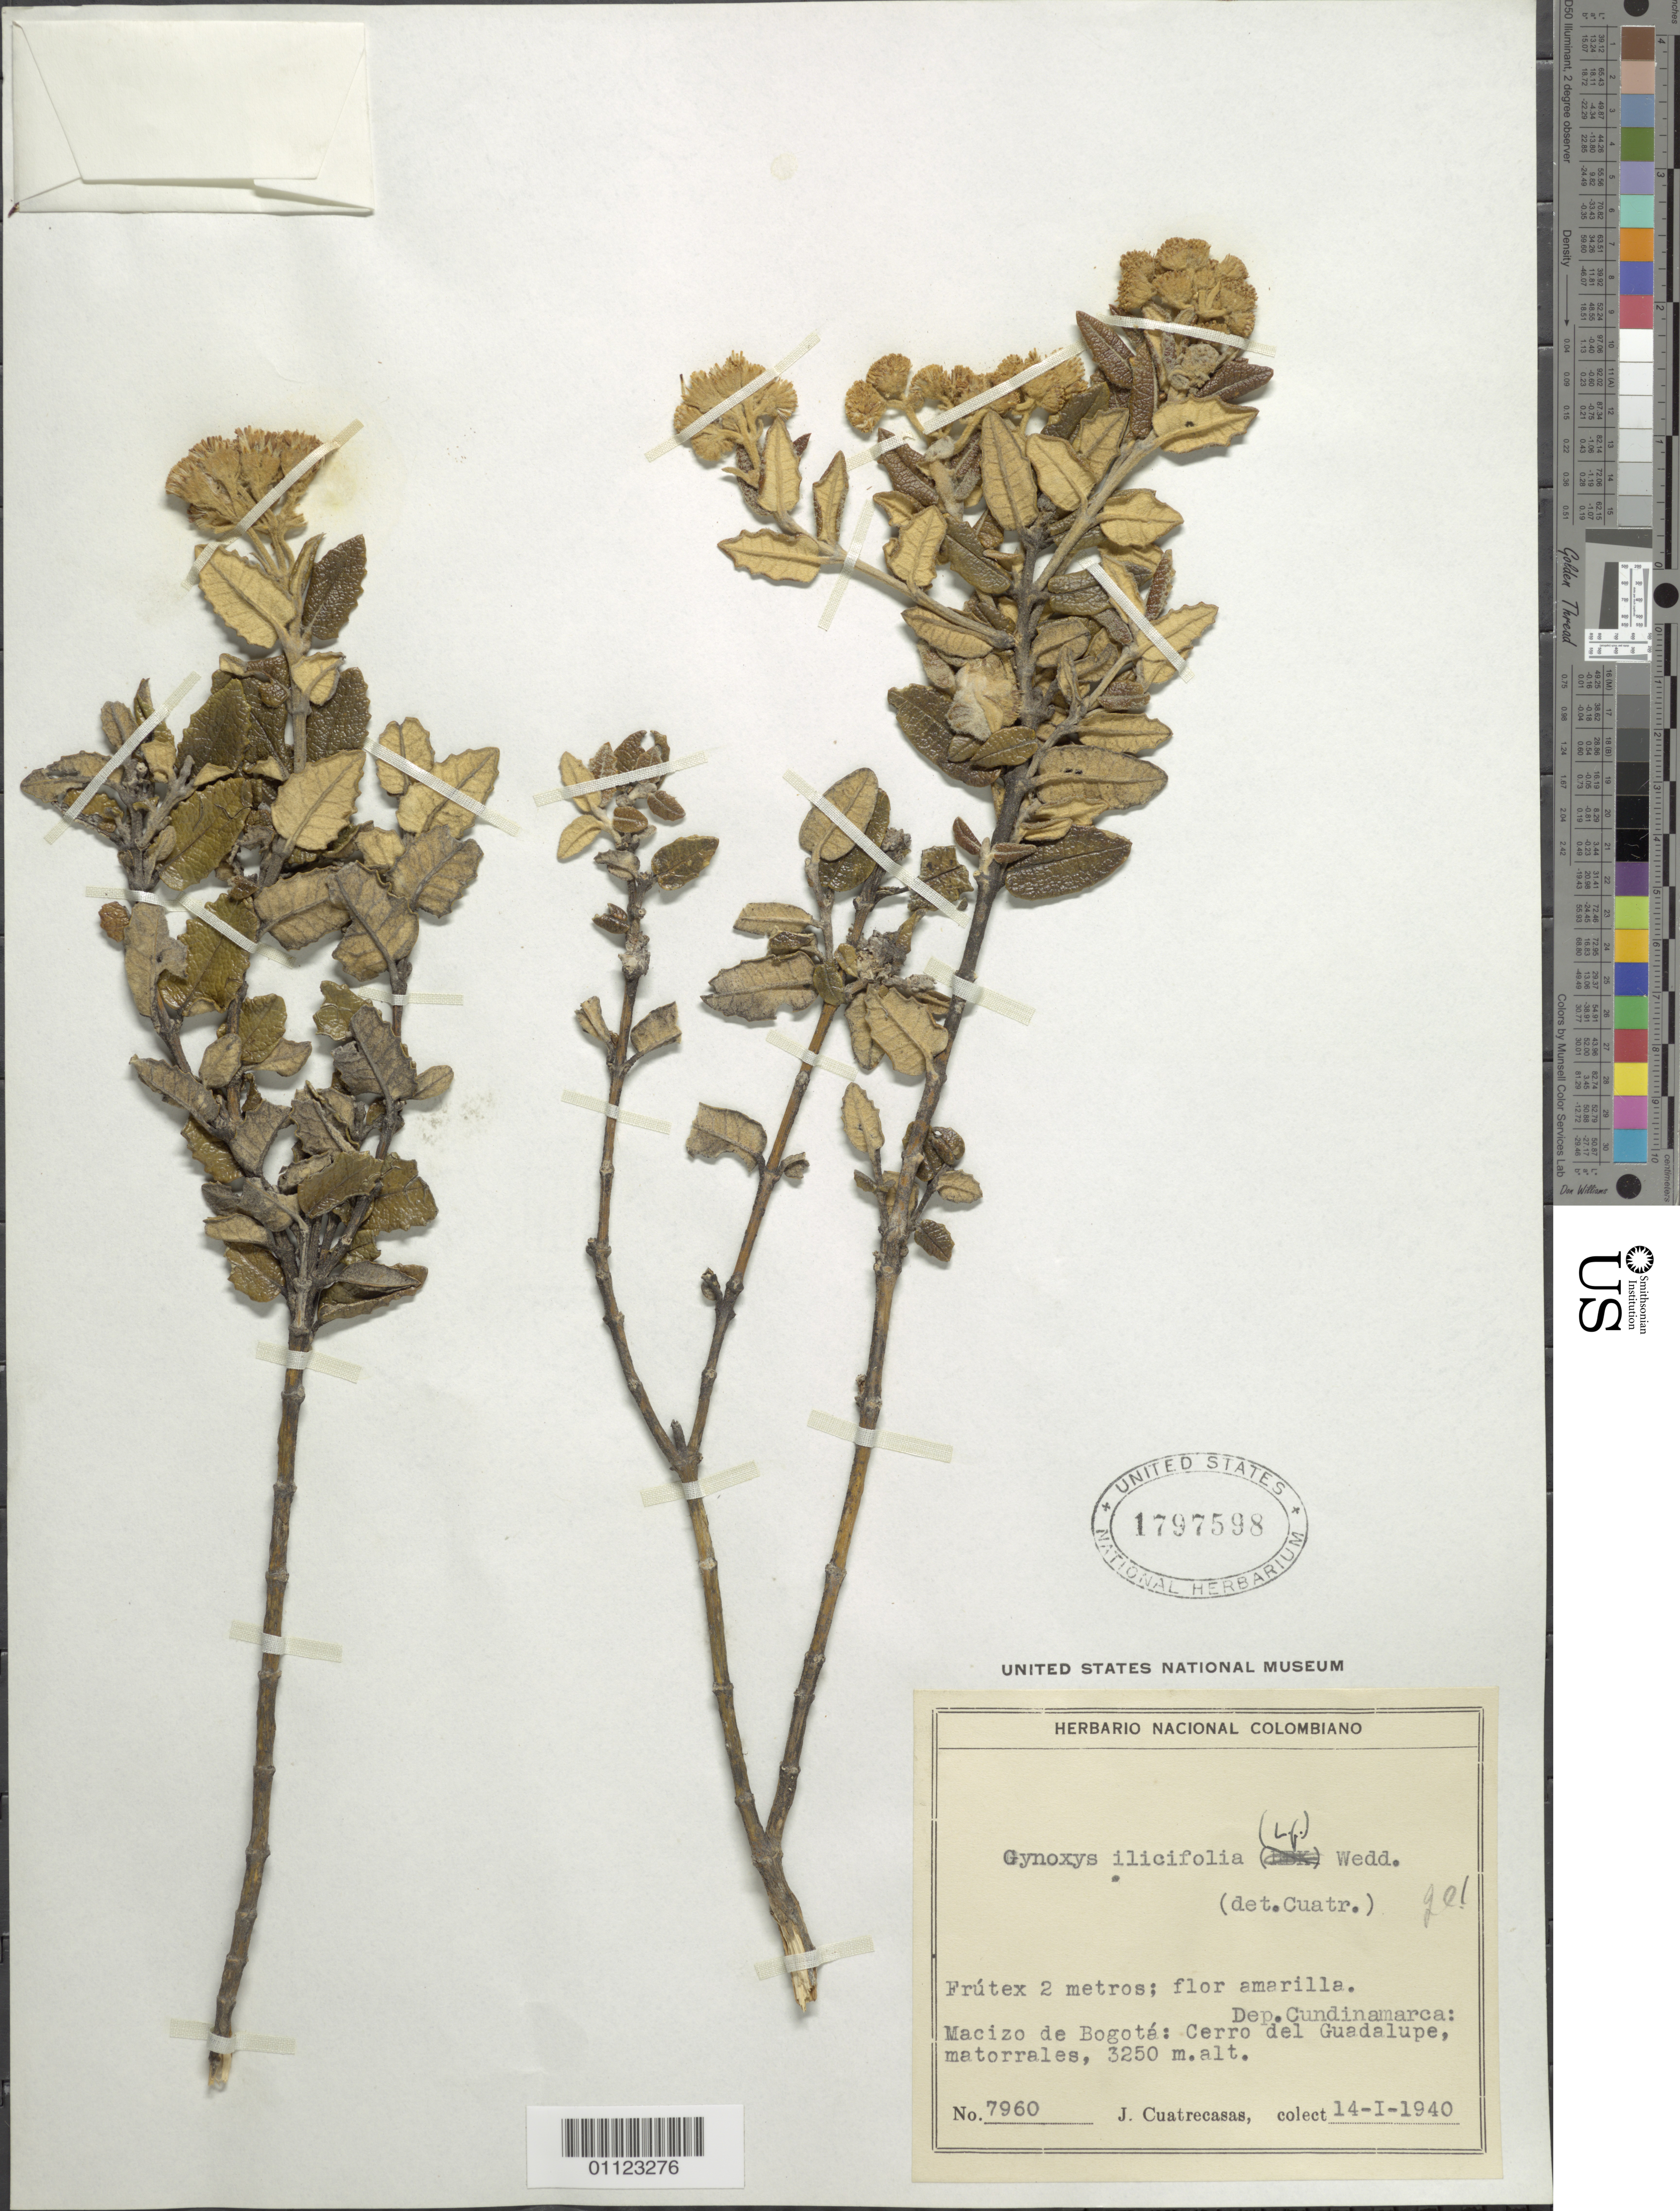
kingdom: Plantae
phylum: Tracheophyta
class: Magnoliopsida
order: Asterales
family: Asteraceae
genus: Pentacalia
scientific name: Pentacalia ilicifolia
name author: (L. f.) Cuatrec. & H. Rob.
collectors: J. Cuatrecasas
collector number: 7960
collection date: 1940-01-14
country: Colombia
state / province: Cundinamarca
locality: Macizo de Bogotá; Cerro del Guadalupe.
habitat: Matorrals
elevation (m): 3250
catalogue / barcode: US 1797598